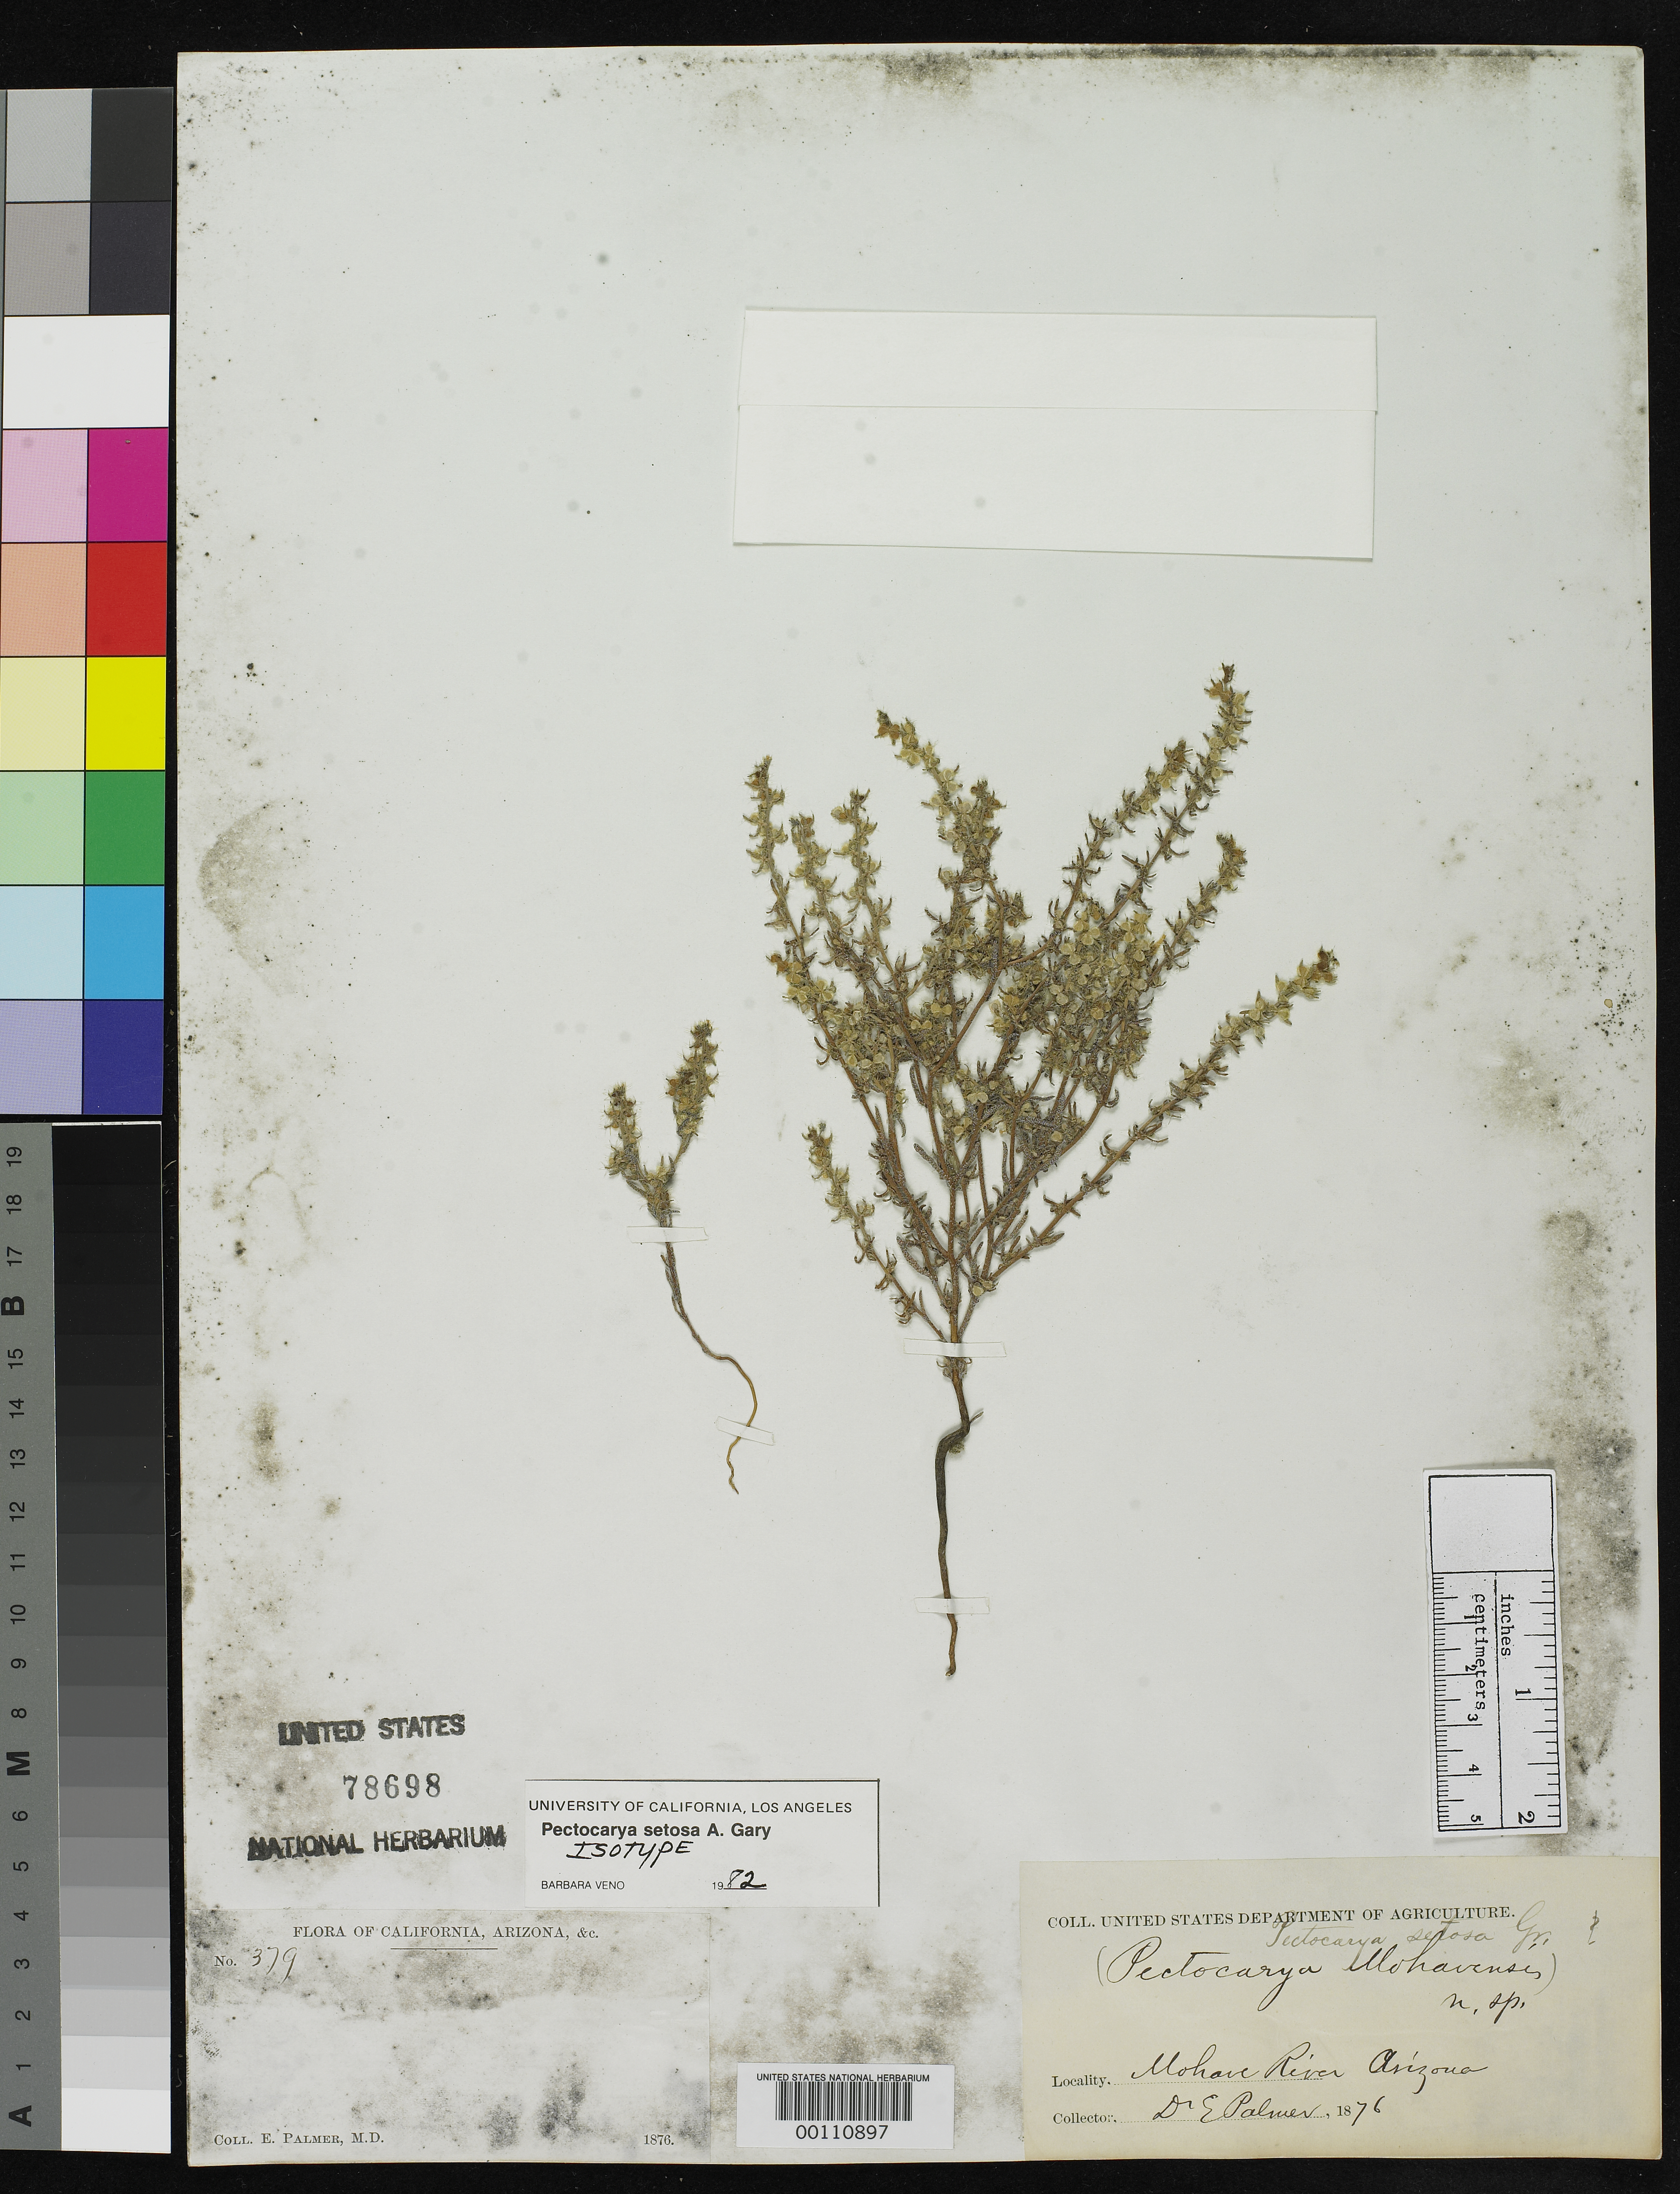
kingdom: Plantae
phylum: Tracheophyta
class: Magnoliopsida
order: Boraginales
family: Boraginaceae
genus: Pectocarya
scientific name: Pectocarya setosa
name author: A. Gray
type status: Isotype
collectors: E. Palmer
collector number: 379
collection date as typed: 1876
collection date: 1876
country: United States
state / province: Arizona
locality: Mohave River.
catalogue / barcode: US 78698